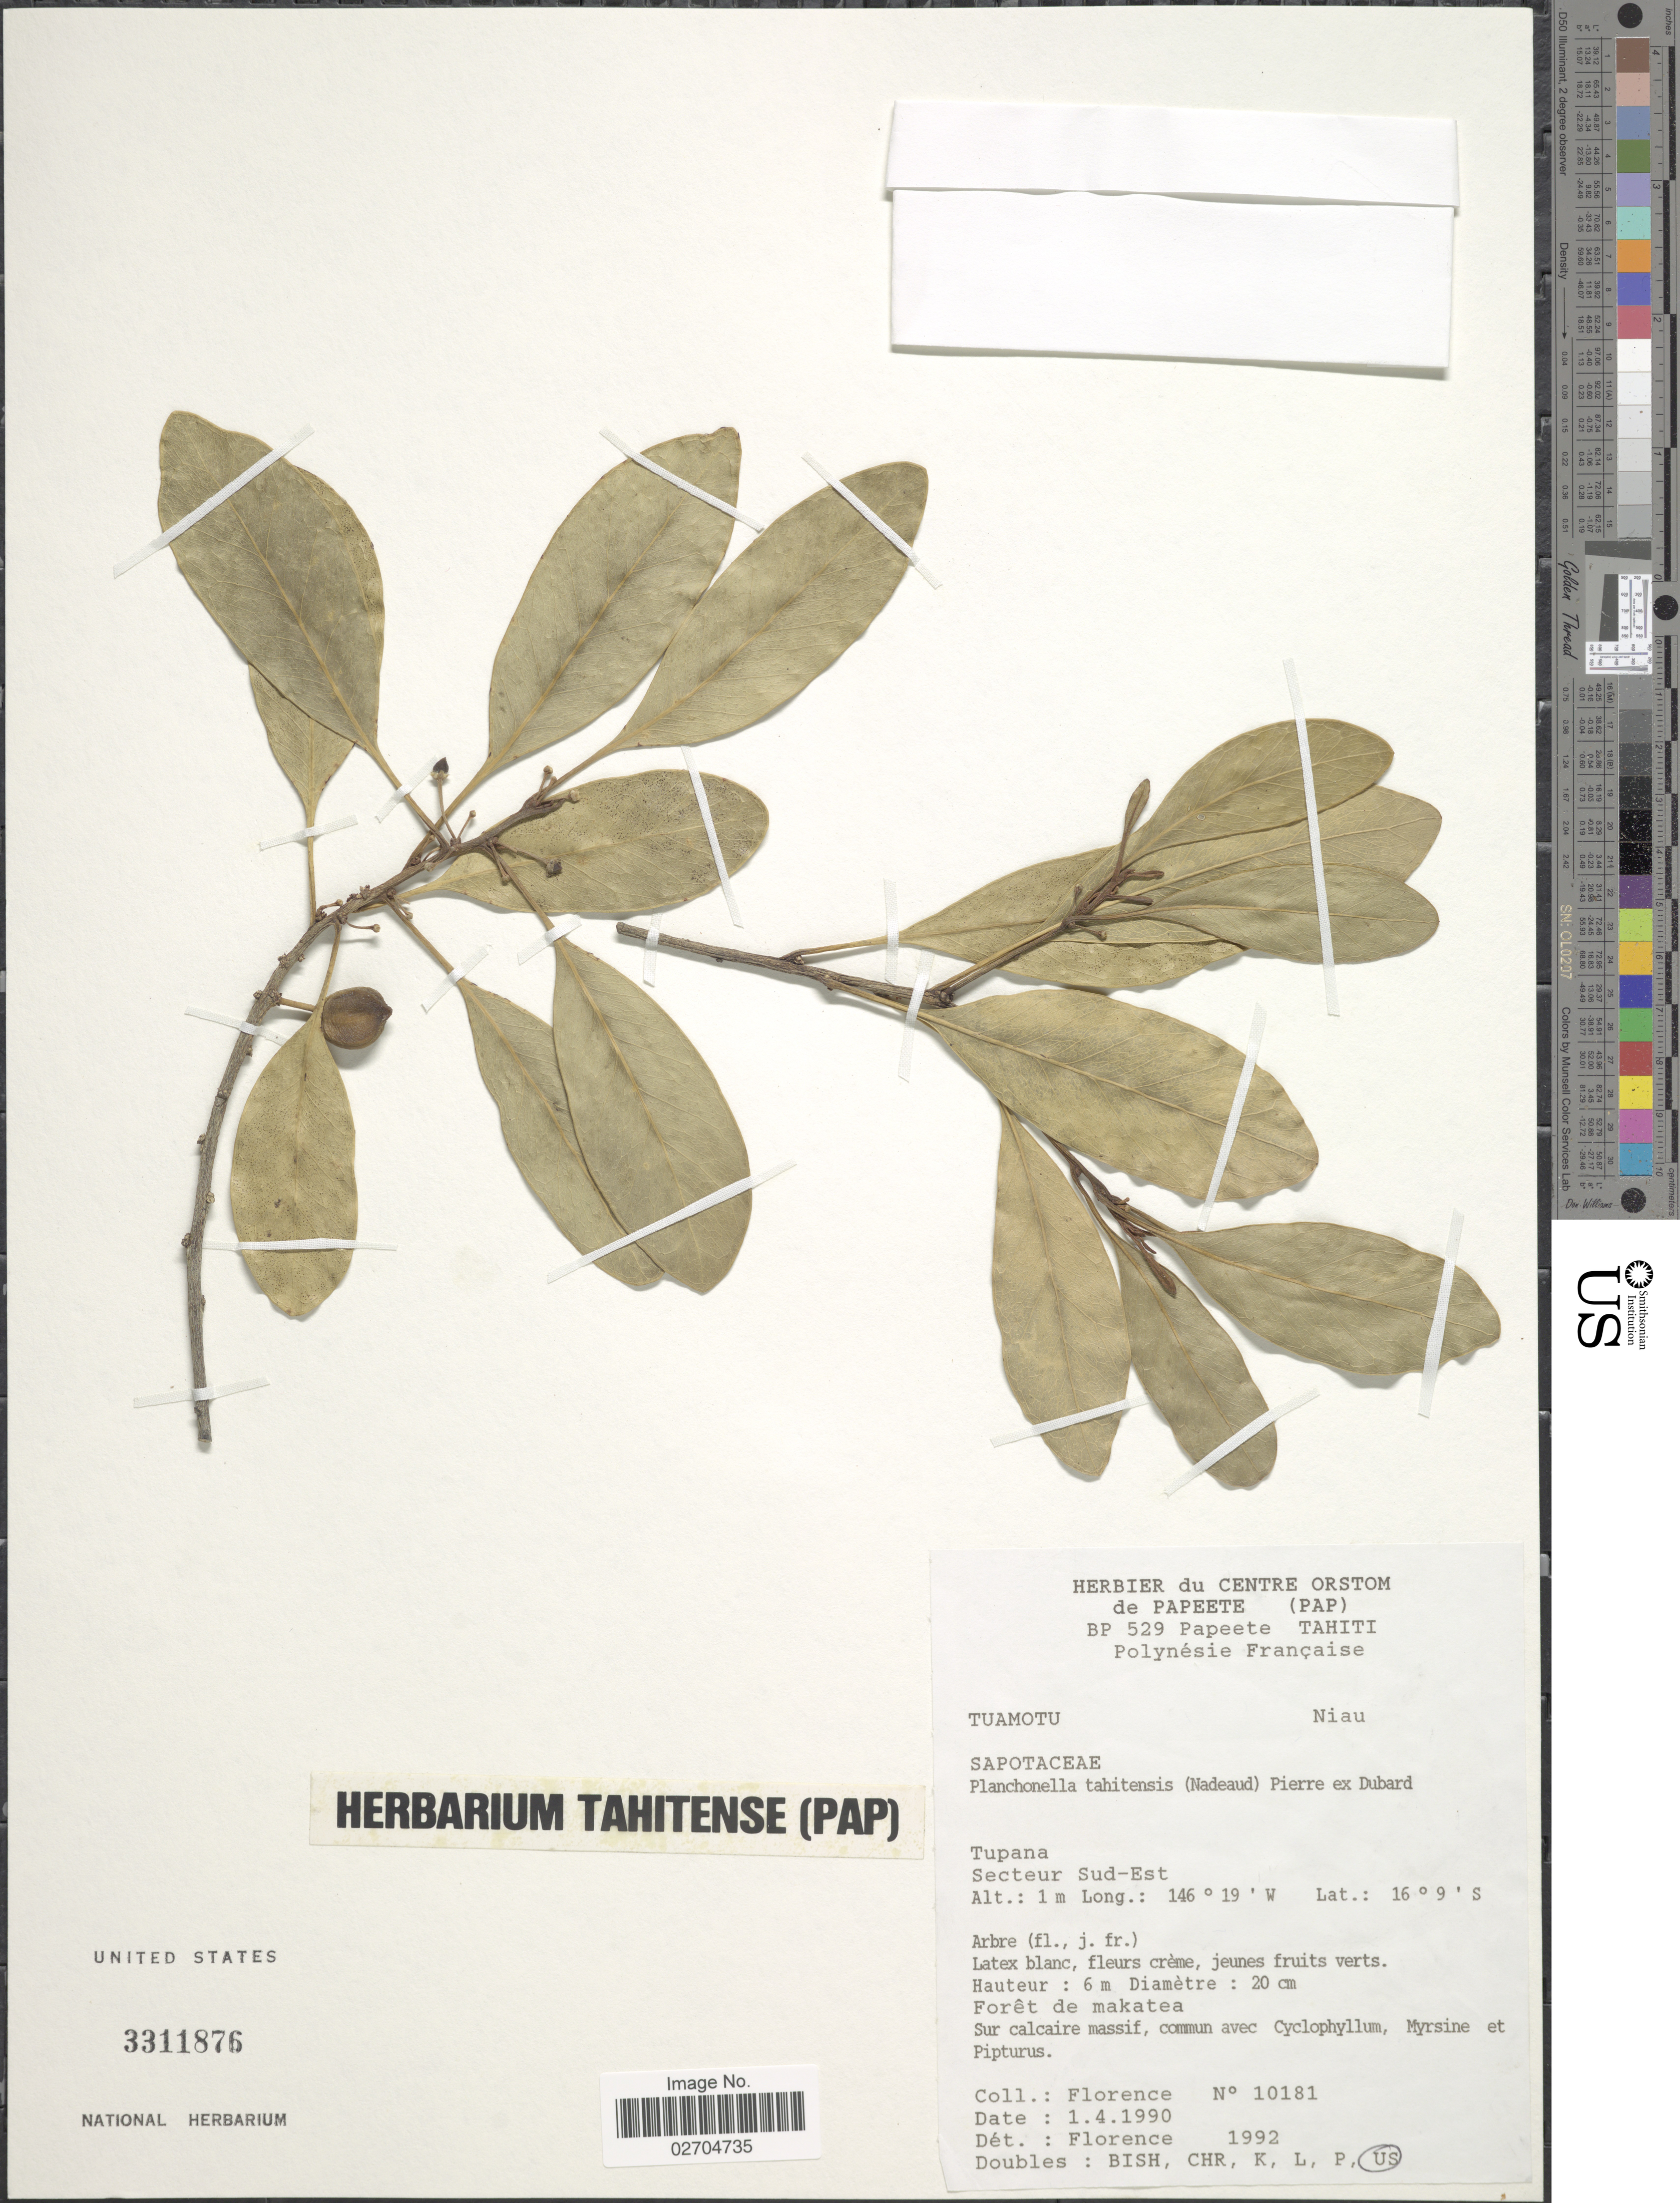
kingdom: Plantae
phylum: Tracheophyta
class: Magnoliopsida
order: Ericales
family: Sapotaceae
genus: Planchonella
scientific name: Planchonella tahitensis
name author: (Nadeaud) Pierre ex Dubard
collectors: -. Florence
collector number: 10181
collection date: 1990-04-01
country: French Polynesia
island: Niau Atoll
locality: Tuamotu. Niau. Tupana Secteur Sud-Est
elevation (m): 1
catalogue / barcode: US 3311876